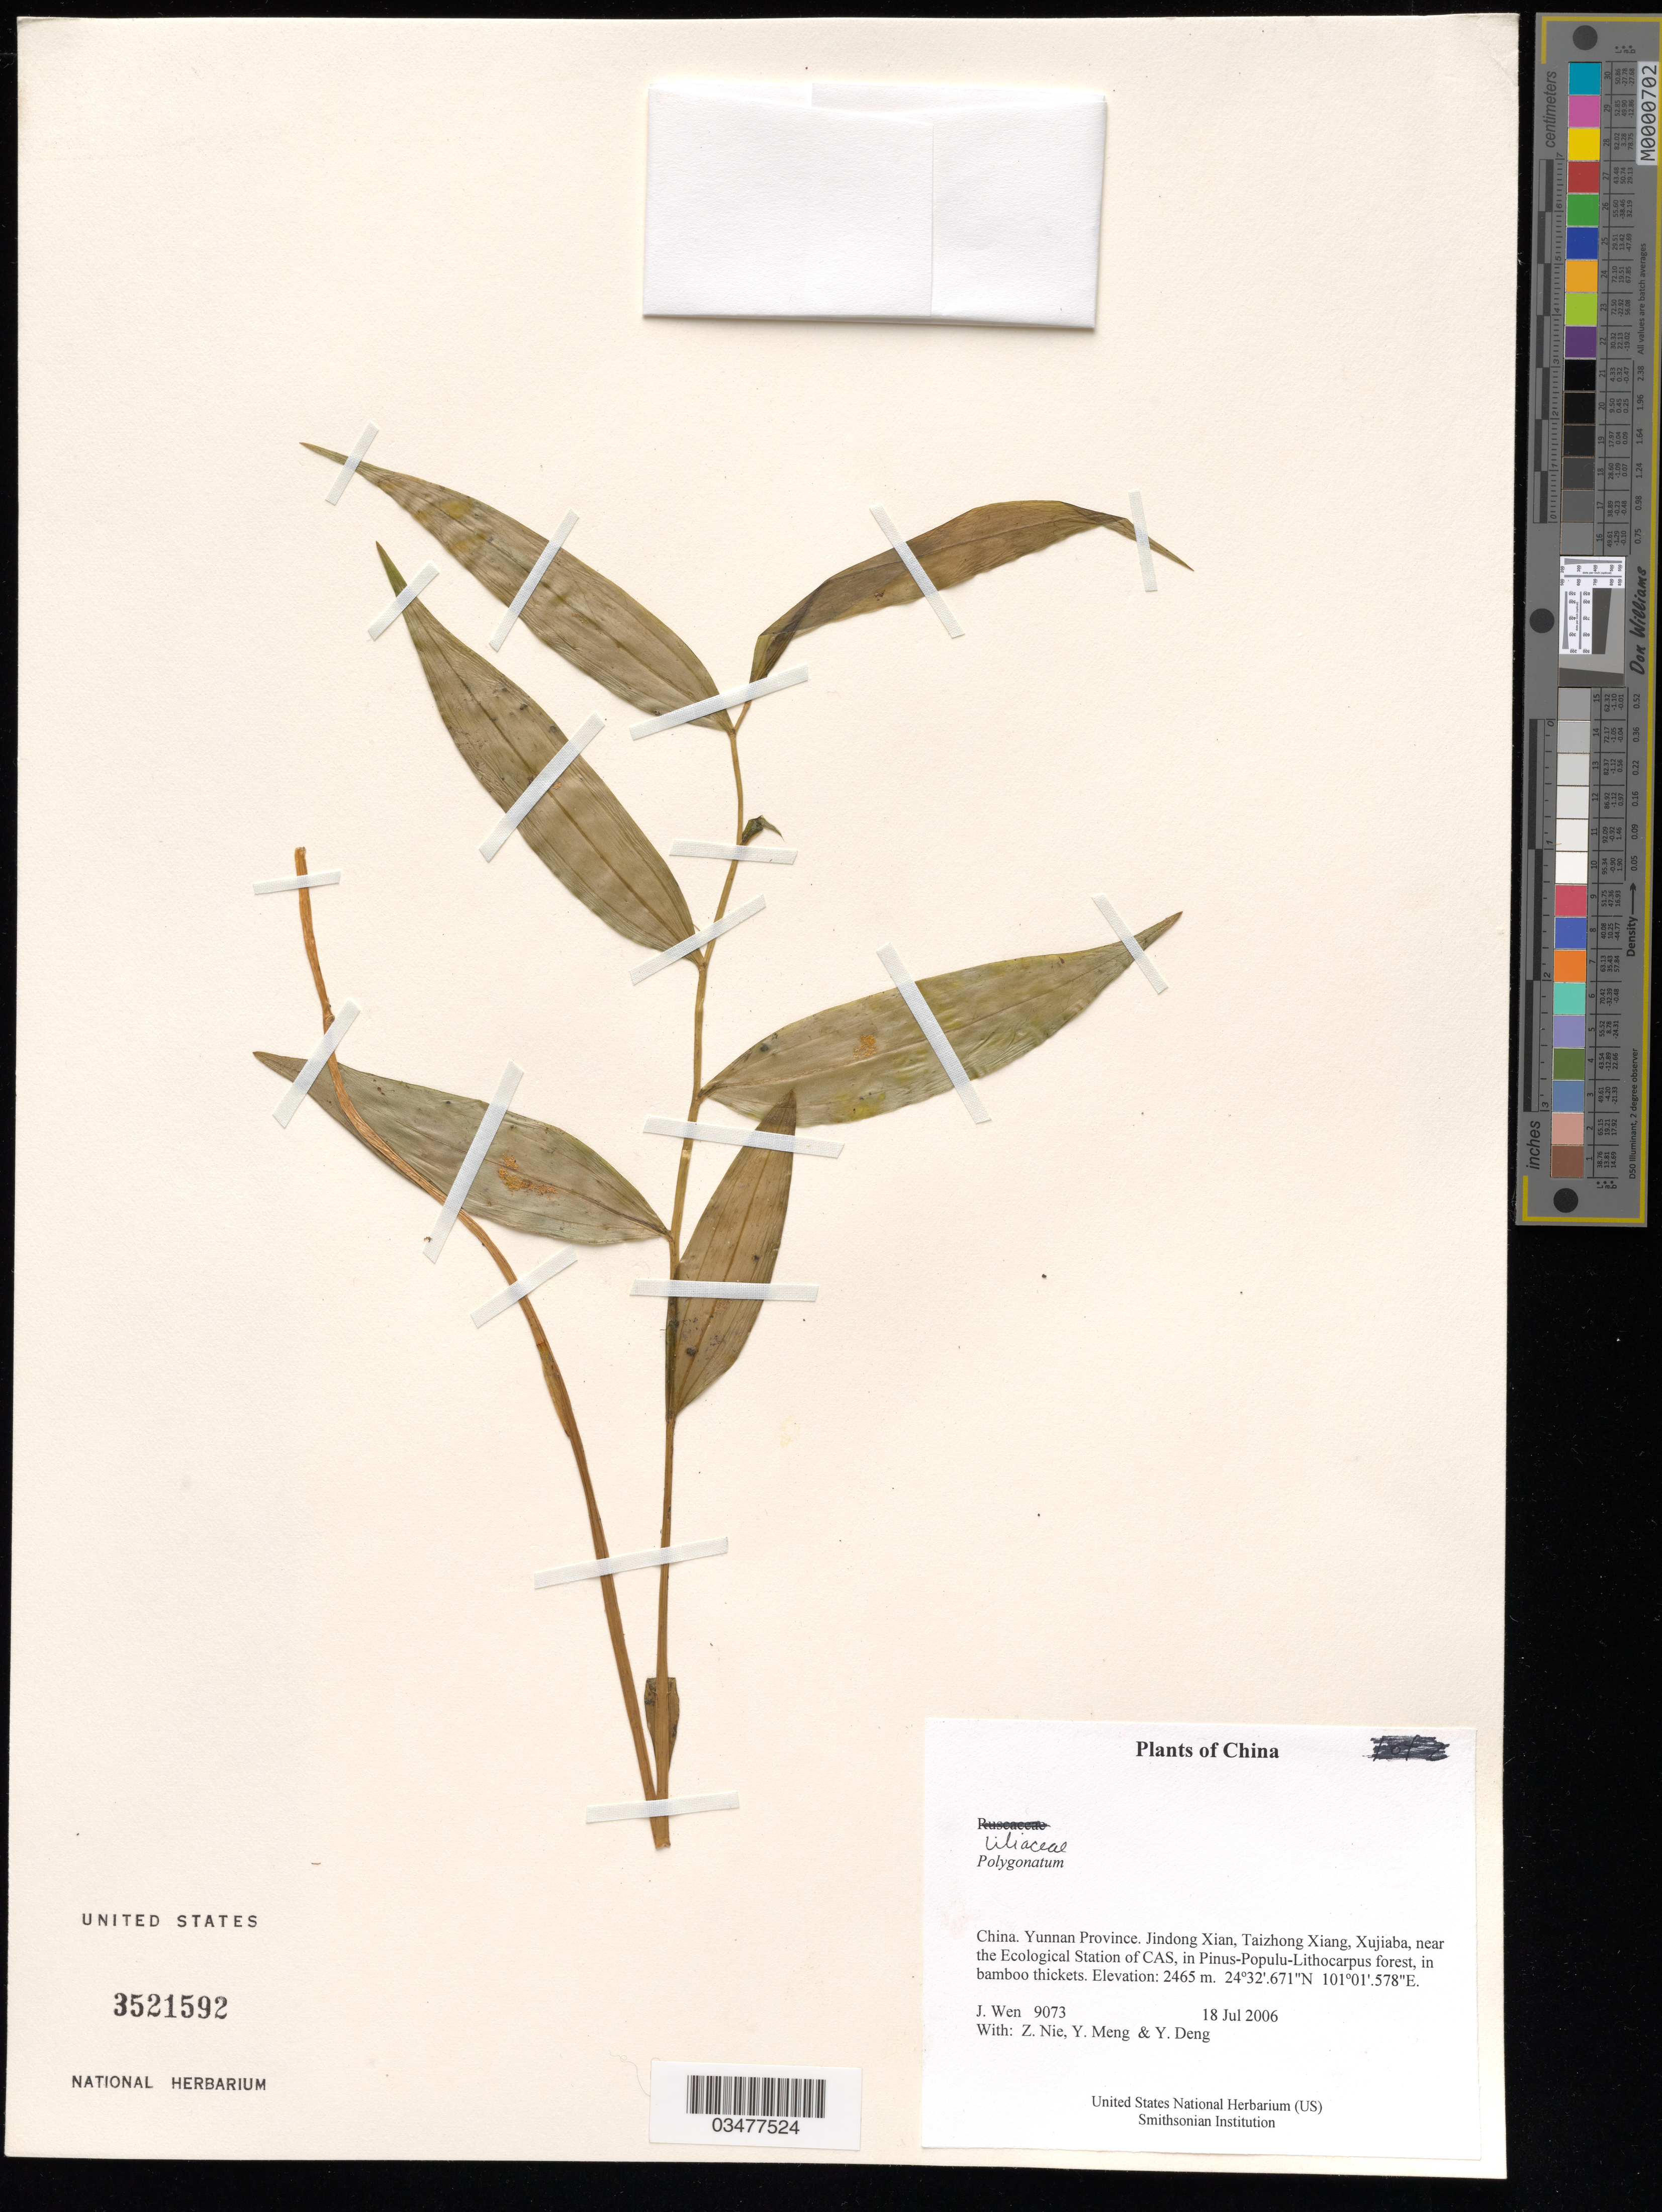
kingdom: Plantae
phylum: Tracheophyta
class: Liliopsida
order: Asparagales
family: Asparagaceae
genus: Polygonatum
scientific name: Polygonatum sp.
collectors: J. Wen, Z. Nie, Y. Meng & Y. Deng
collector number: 9073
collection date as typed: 18 Jul 2006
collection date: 2006-07-18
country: China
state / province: Yunnan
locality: Yunnan Province. Jindong Xian, Taizhong Xiang, Xujiaba, near the Ecological Station of CAS, in Pinus-Populu-Lithocarpus forest, in bamboo thickets.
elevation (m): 2465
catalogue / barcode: US 3521592